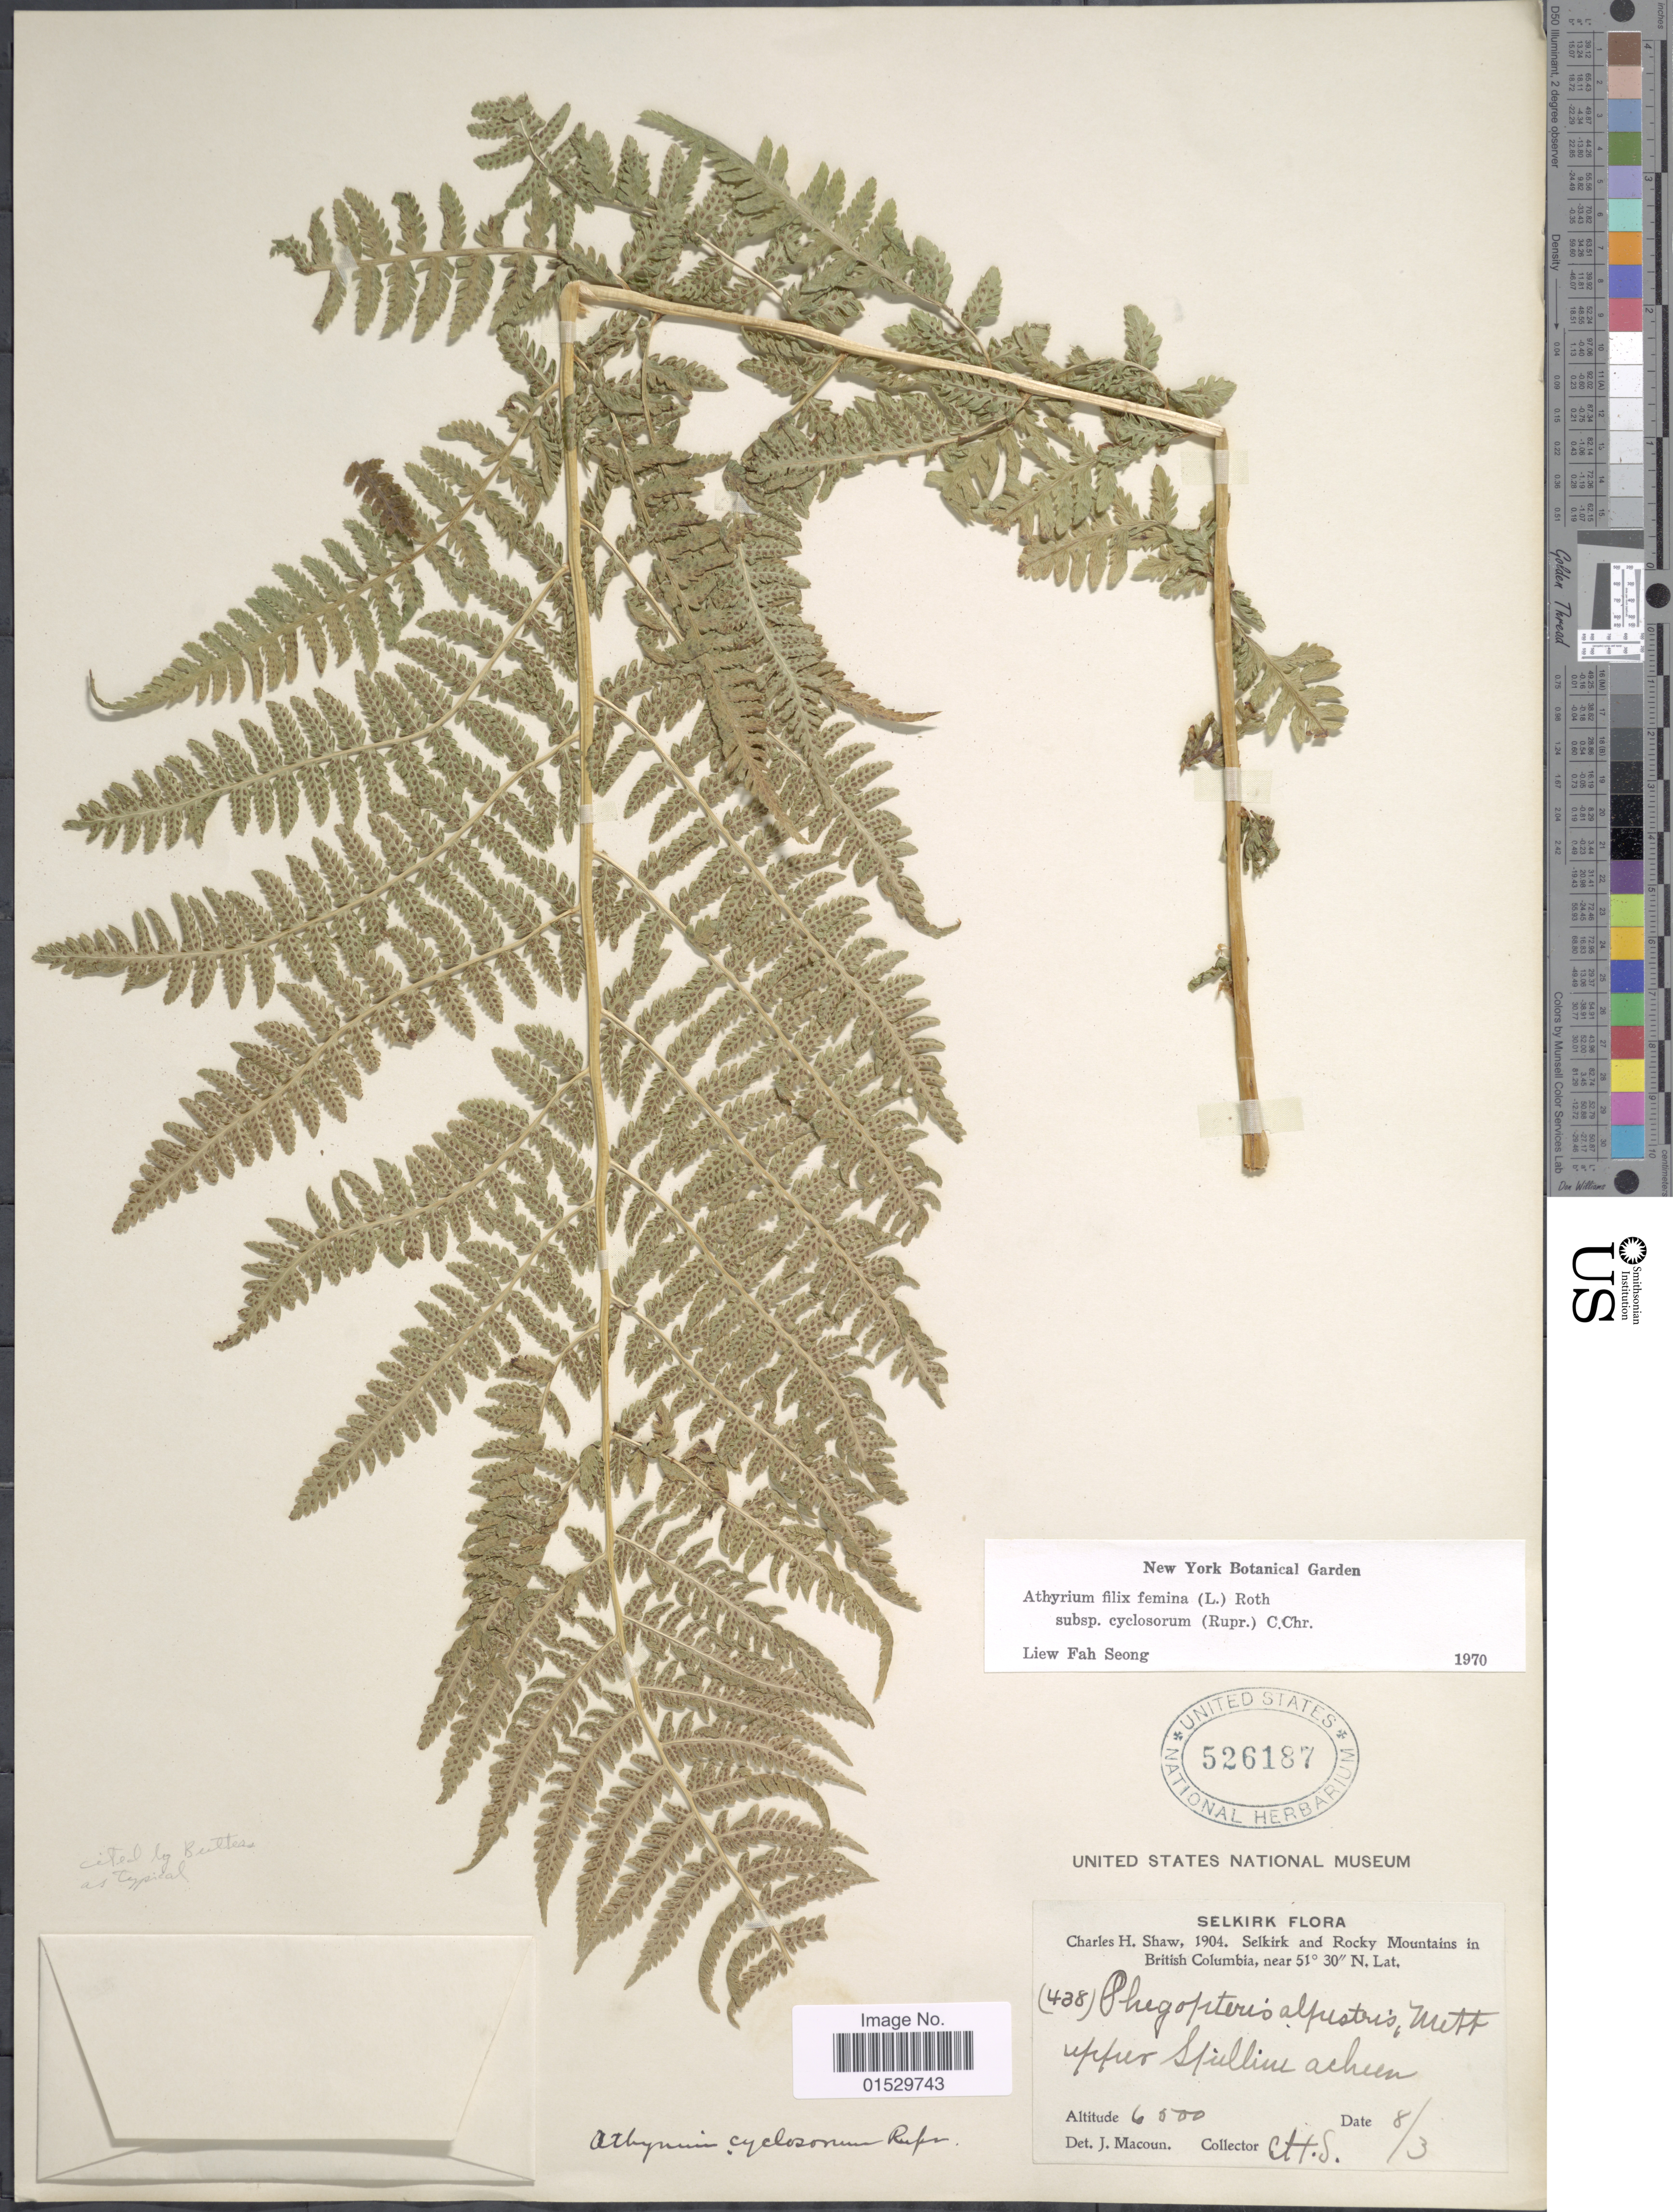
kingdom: Plantae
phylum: Tracheophyta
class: Polypodiopsida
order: Polypodiales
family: Athyriaceae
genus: Athyrium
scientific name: Athyrium filix-femina subsp. cyclosorum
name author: (Rupr.) C. Chr.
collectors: C. H. Shaw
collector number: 438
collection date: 1904-08-03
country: Canada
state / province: British Columbia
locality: Selkirk and Rocky Mountains in British Columbia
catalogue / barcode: US 526187